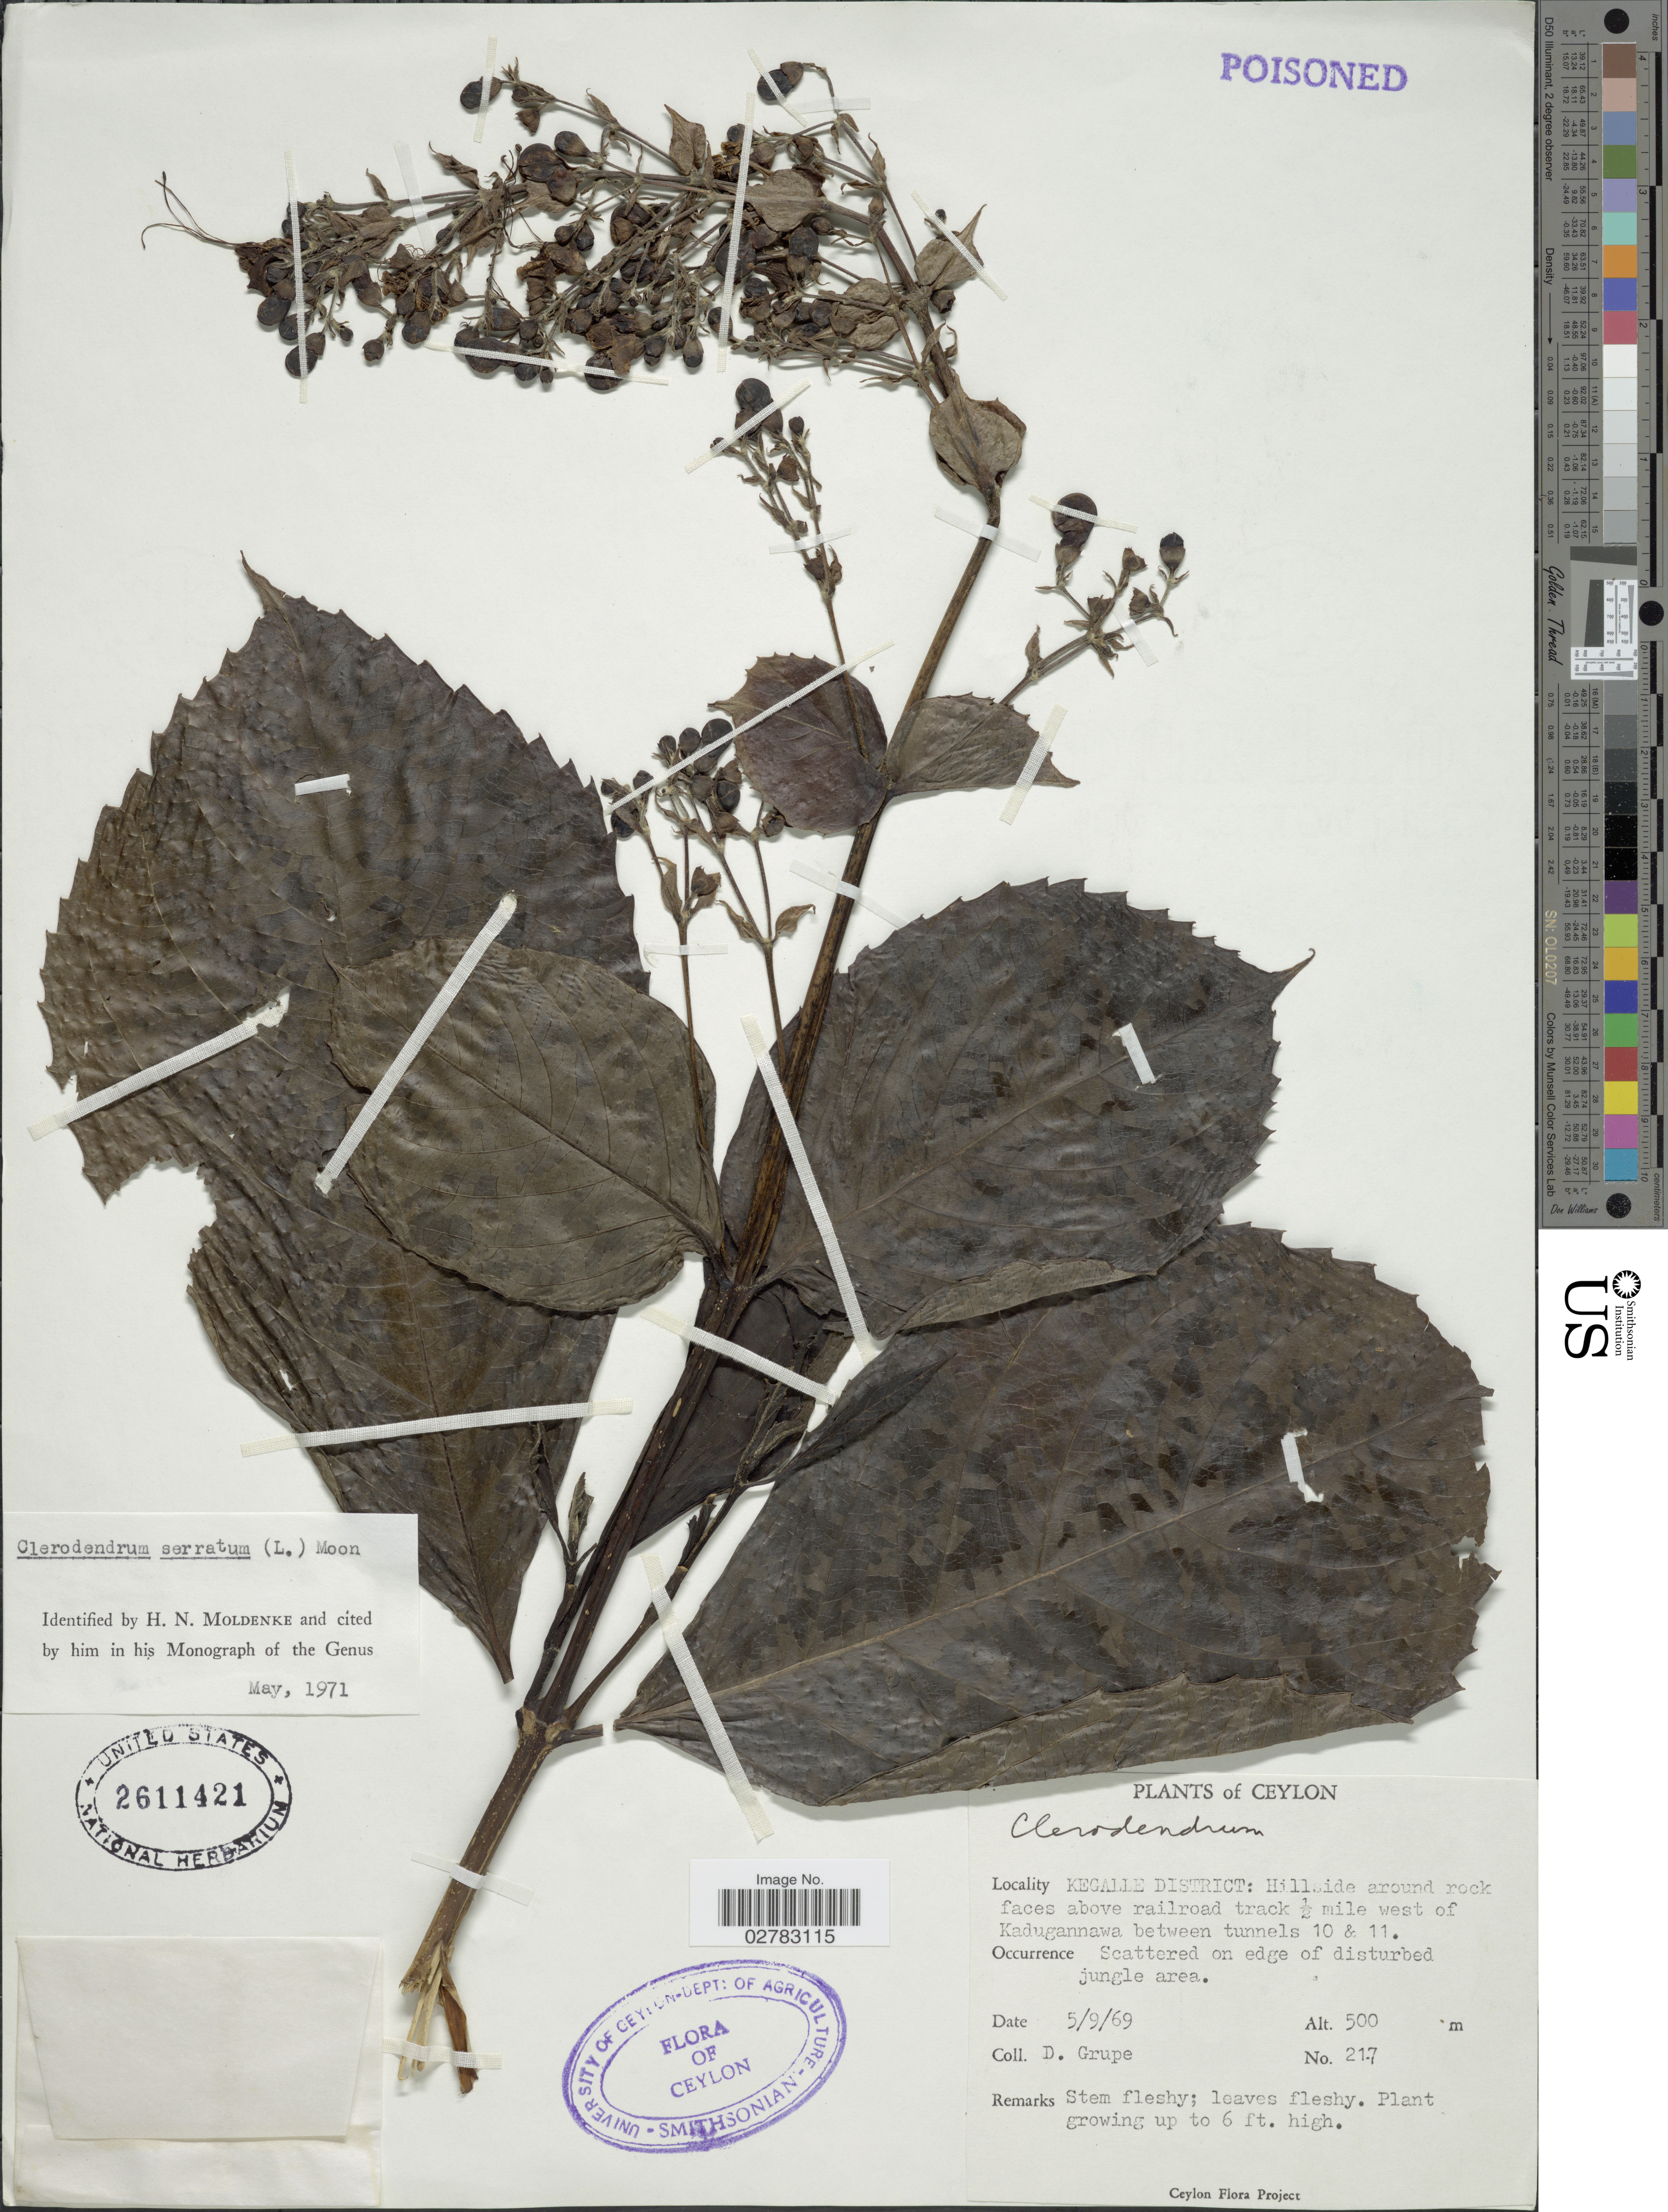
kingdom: Plantae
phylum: Tracheophyta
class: Magnoliopsida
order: Lamiales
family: Lamiaceae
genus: Clerodendrum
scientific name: Clerodendrum serratum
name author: (L.) Moon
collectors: D. Grupe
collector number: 217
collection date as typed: Transcribed d/m/y: 5/9/69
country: Sri Lanka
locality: Ceylon. Kegalle District: Hillside around rock faces above railroad track ½ mile west of Kadugannawa between tunnels 10 & 11.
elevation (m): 500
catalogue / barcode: US 2611421